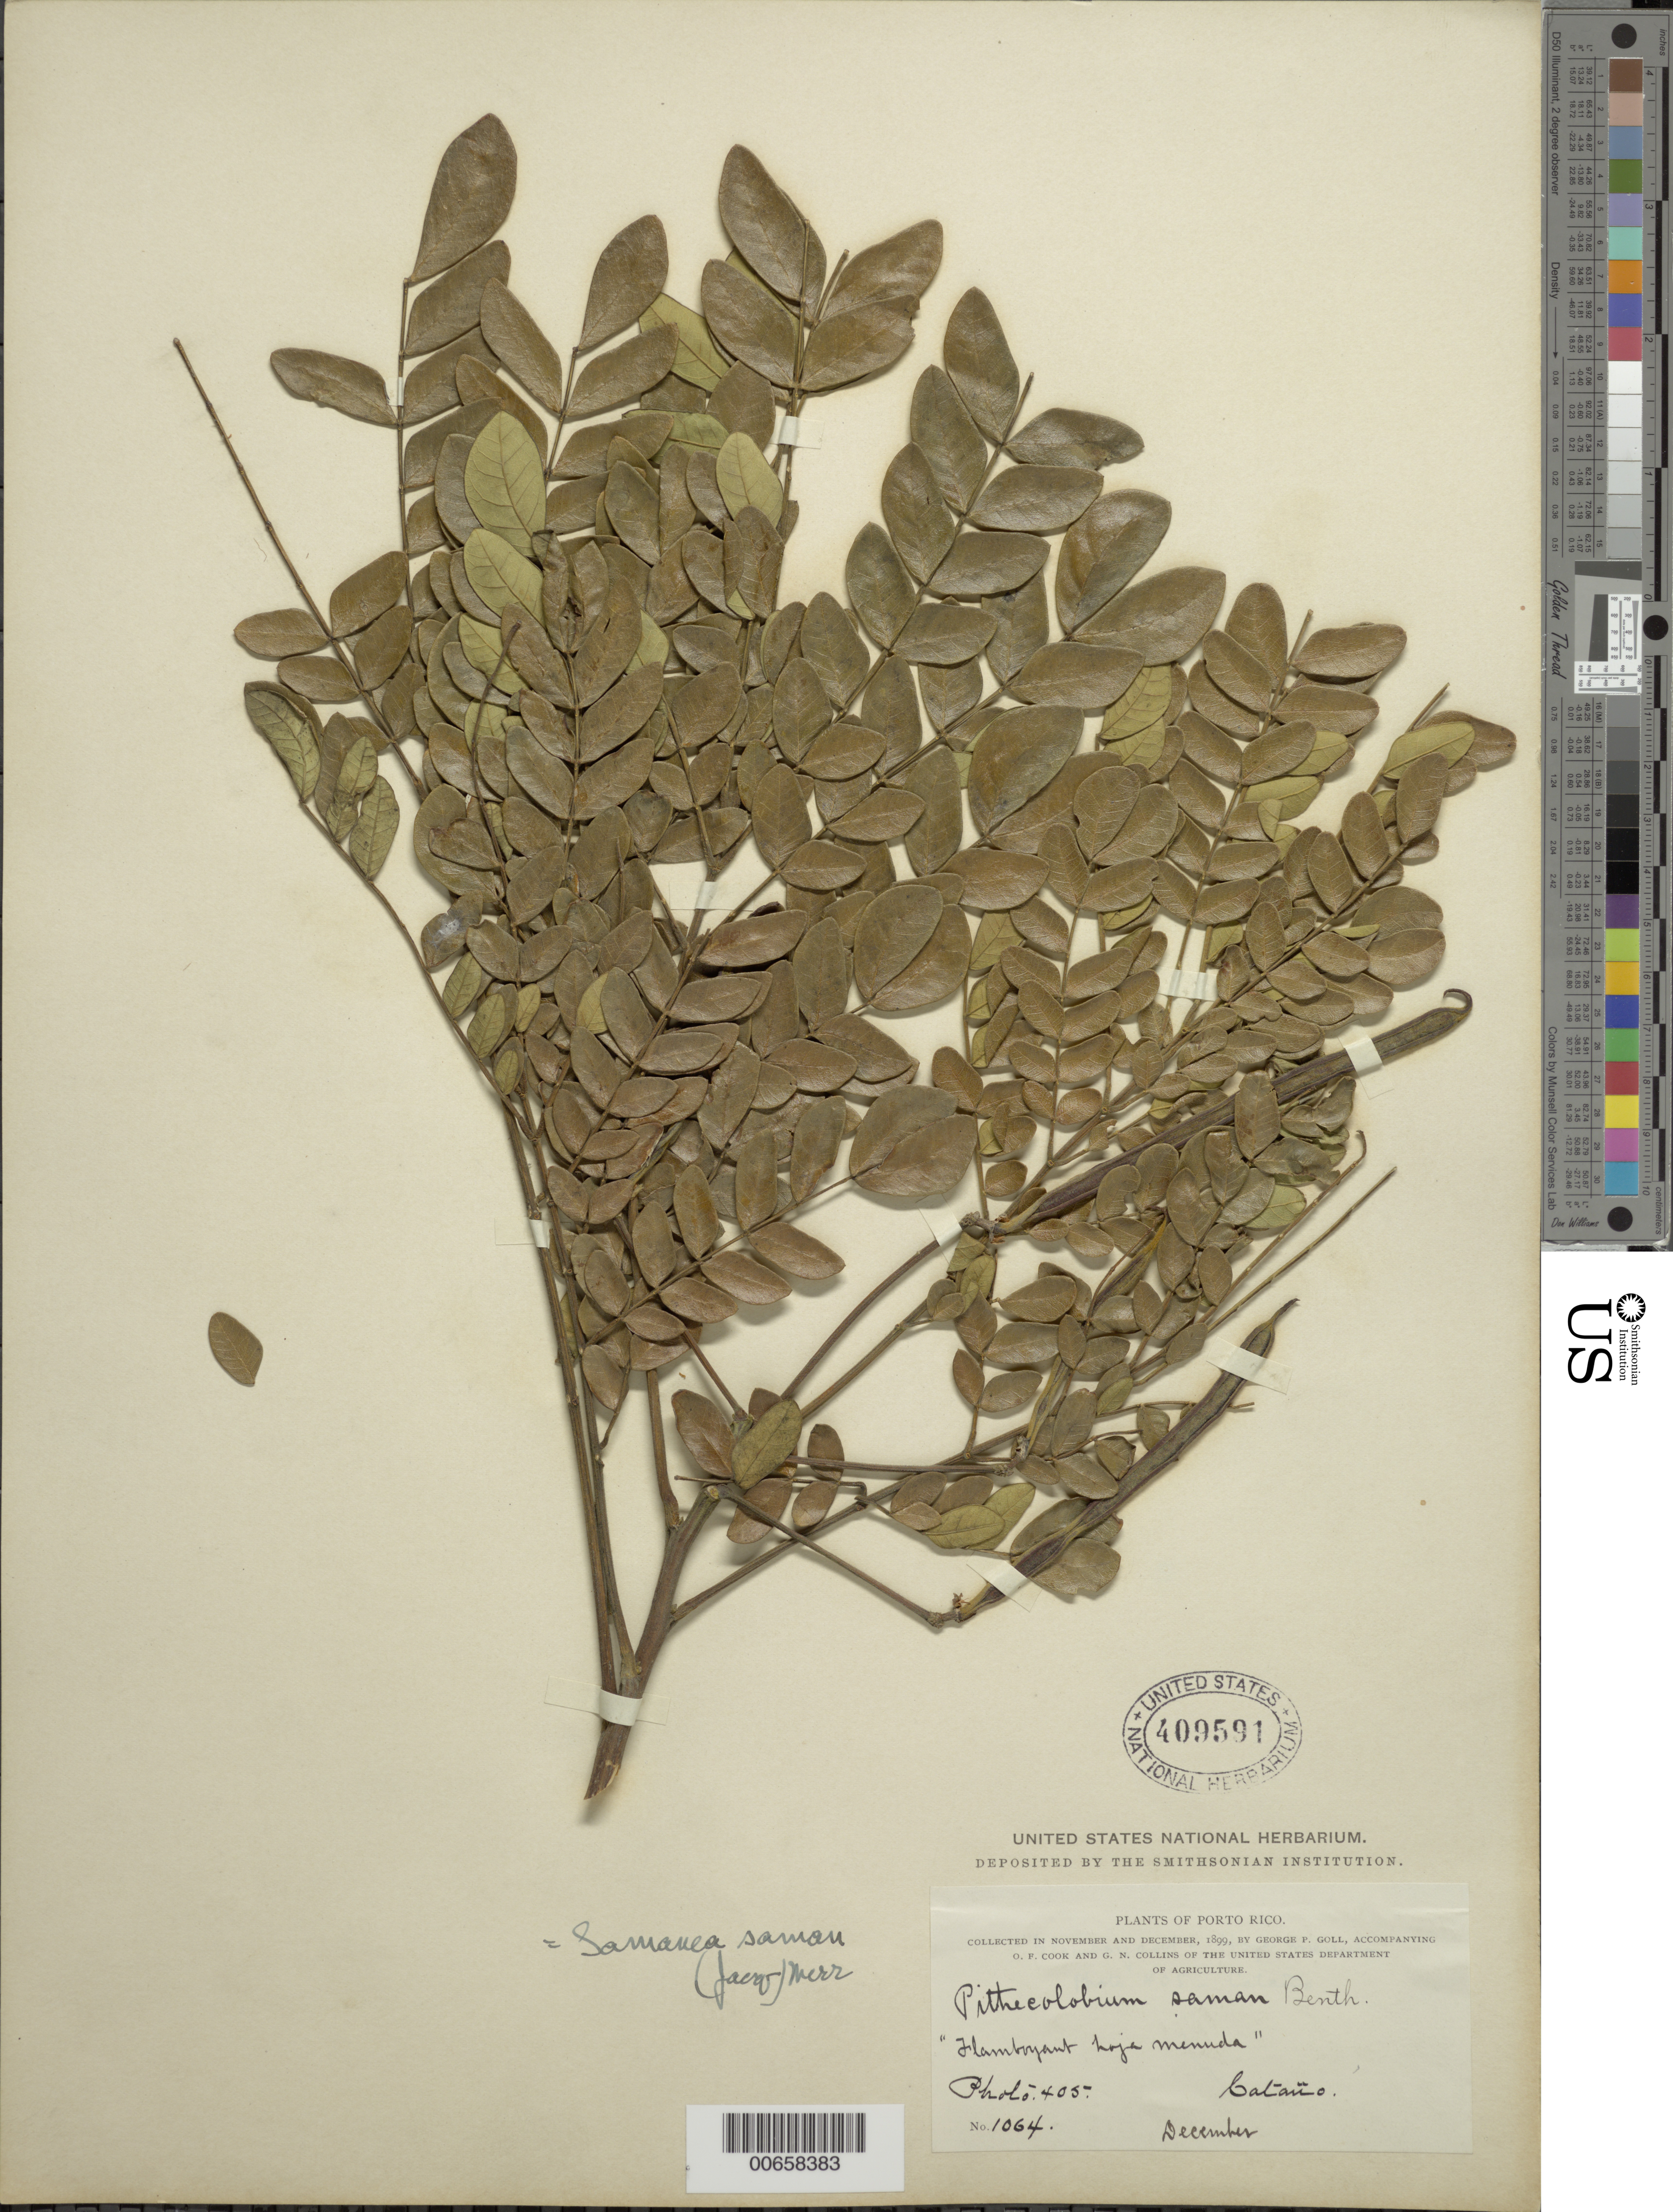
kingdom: Plantae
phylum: Tracheophyta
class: Magnoliopsida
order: Fabales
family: Fabaceae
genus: Samanea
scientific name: Samanea saman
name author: (Jacq.) Merr.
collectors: G. Goll, O. F. Cook & G. Collins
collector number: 1064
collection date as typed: Dec 1899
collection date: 1899-12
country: Puerto Rico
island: Greater Antilles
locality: Catano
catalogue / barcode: US 409591